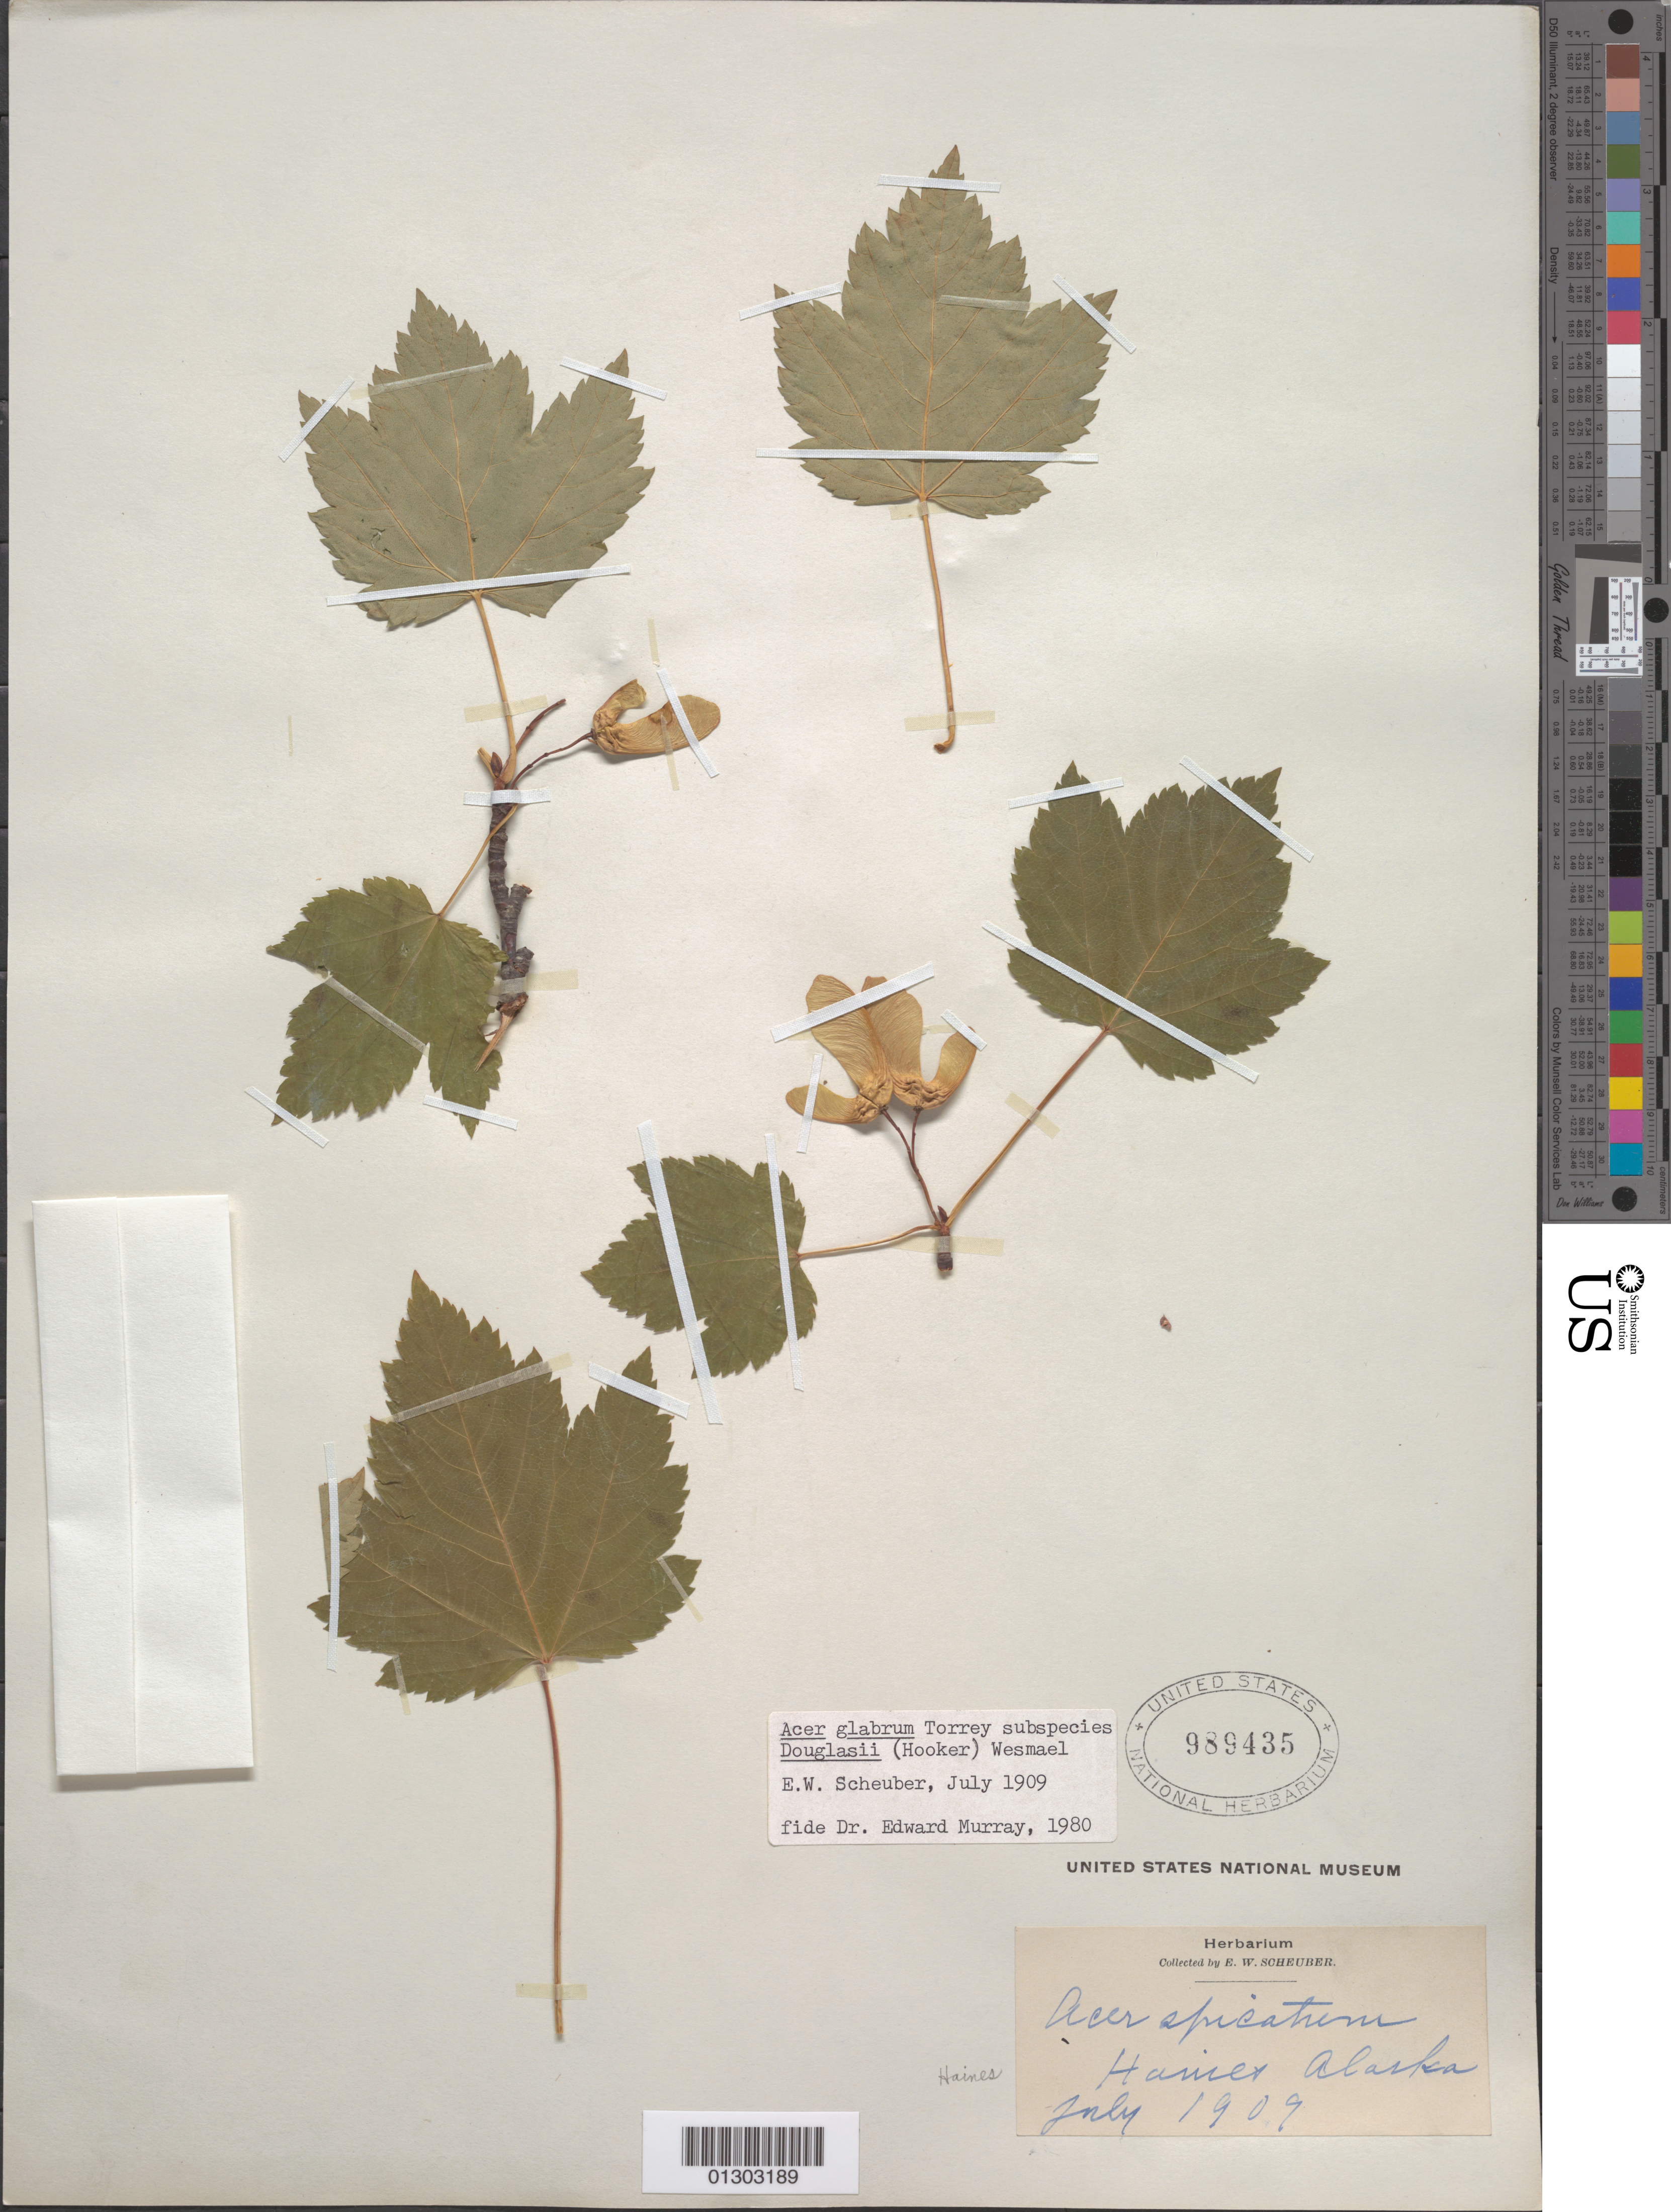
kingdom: Plantae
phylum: Tracheophyta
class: Magnoliopsida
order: Sapindales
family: Sapindaceae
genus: Acer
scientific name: Acer glabrum var. douglasii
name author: (Hook.) Dippel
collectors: E. Scheuber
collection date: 1909-07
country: United States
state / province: Alaska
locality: Haines.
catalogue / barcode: US 989435